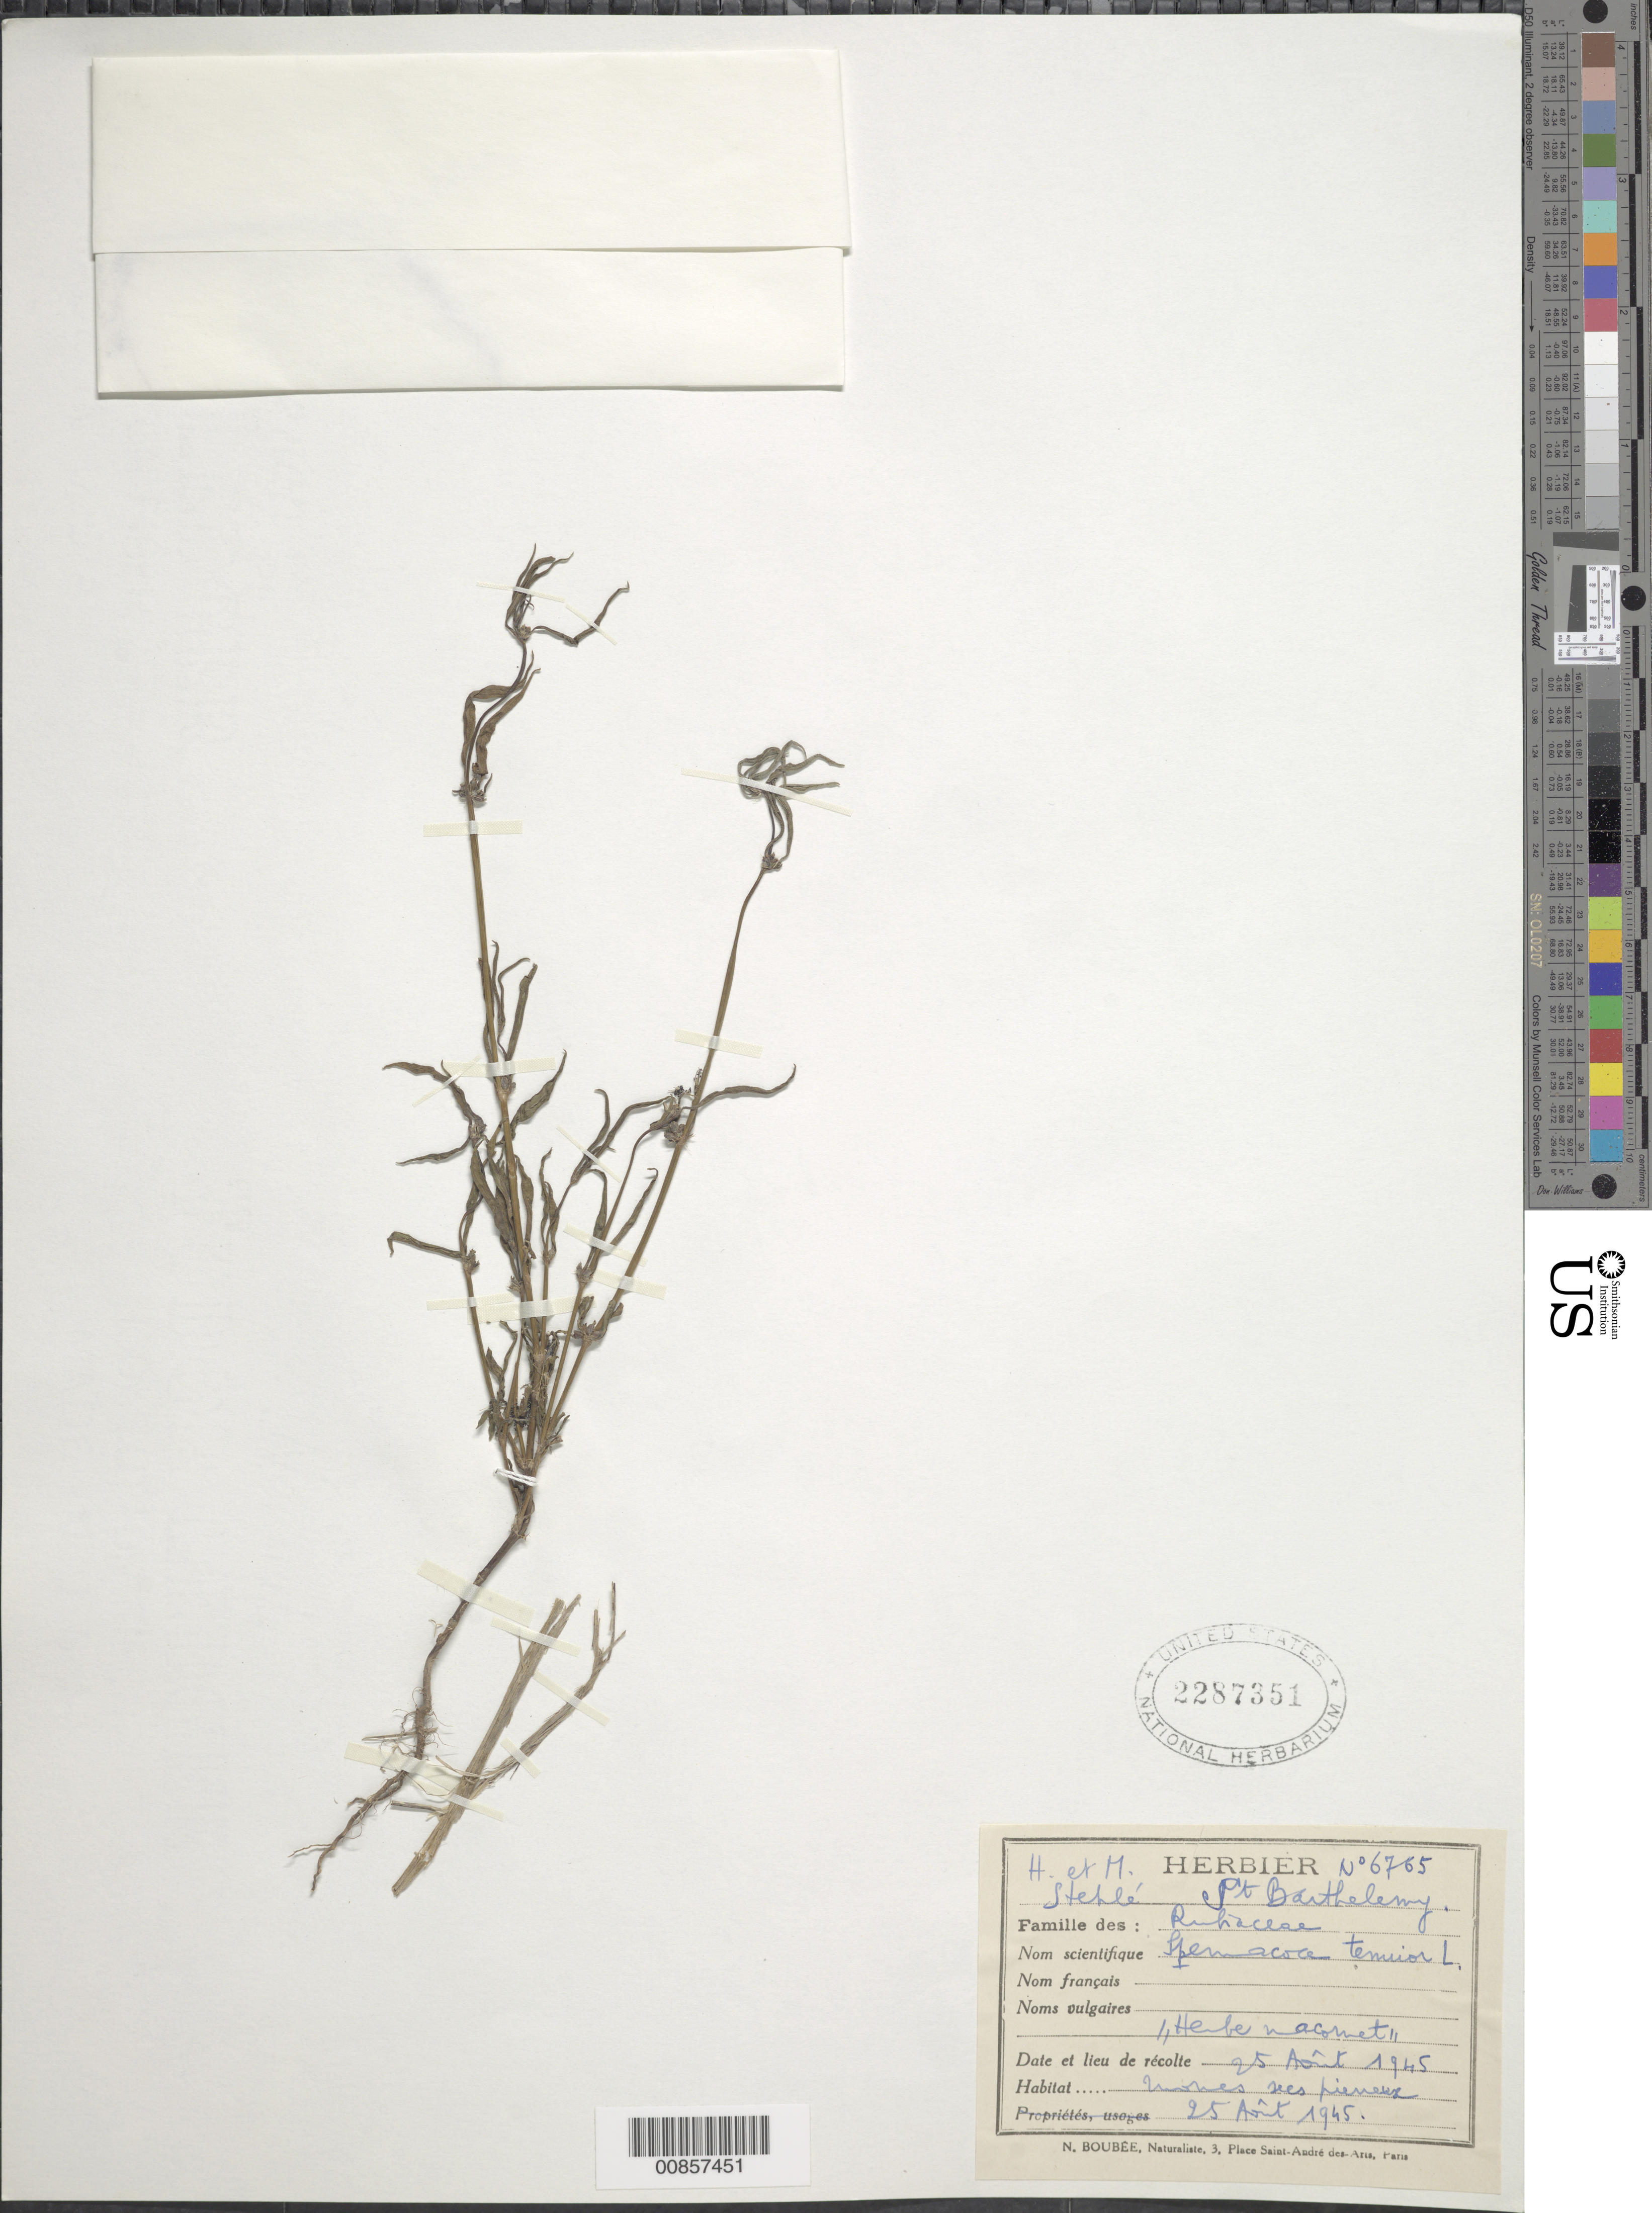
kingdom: Plantae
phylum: Tracheophyta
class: Magnoliopsida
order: Gentianales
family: Rubiaceae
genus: Spermacoce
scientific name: Spermacoce tenuior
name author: L.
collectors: H. Stehlé & M. Stehlé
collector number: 6765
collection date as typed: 25 Aug 1945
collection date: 1945-08-25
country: Saint Barthélemy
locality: Mornes -es hieveux (sp?)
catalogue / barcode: US 2287351